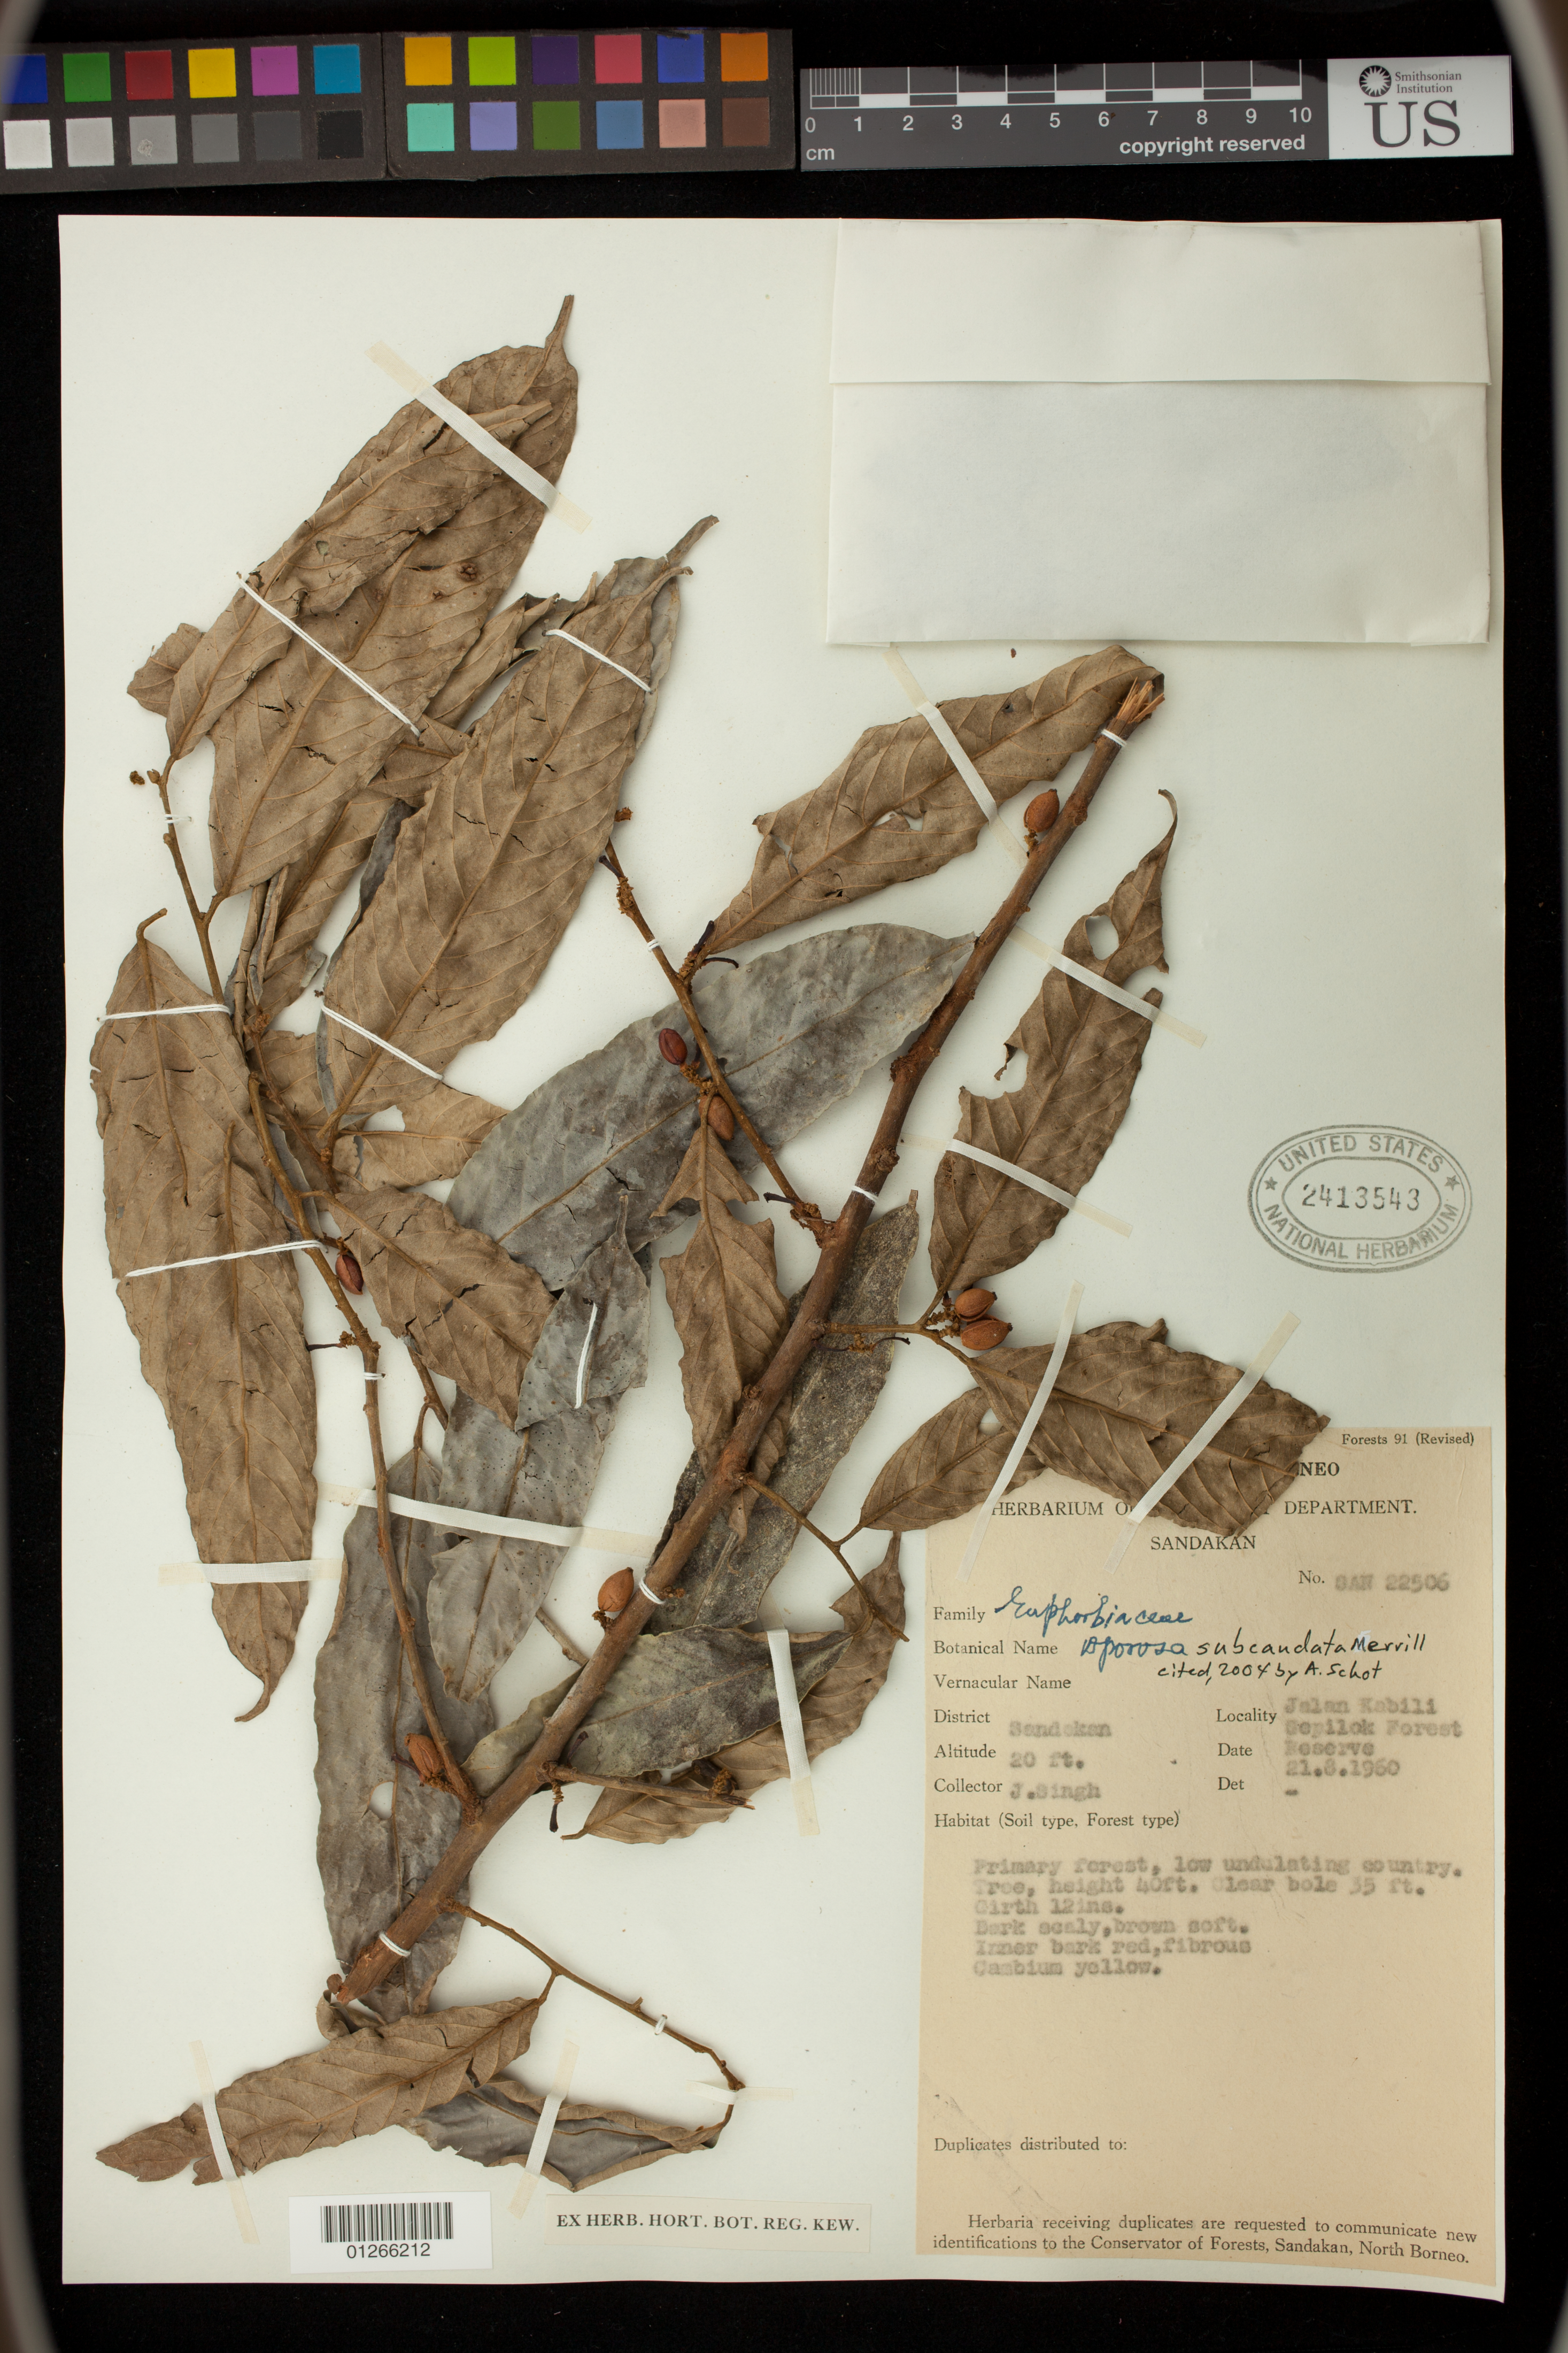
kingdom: Plantae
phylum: Tracheophyta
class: Magnoliopsida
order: Malpighiales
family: Phyllanthaceae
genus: Aporosa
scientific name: Aporosa subcaudata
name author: Merr.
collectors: J. Singh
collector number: SAN 22506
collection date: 1960-08-21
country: Malaysia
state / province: Sabah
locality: Sandakan, Jalan Kabili, Sepilok Forest Reserve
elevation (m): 6